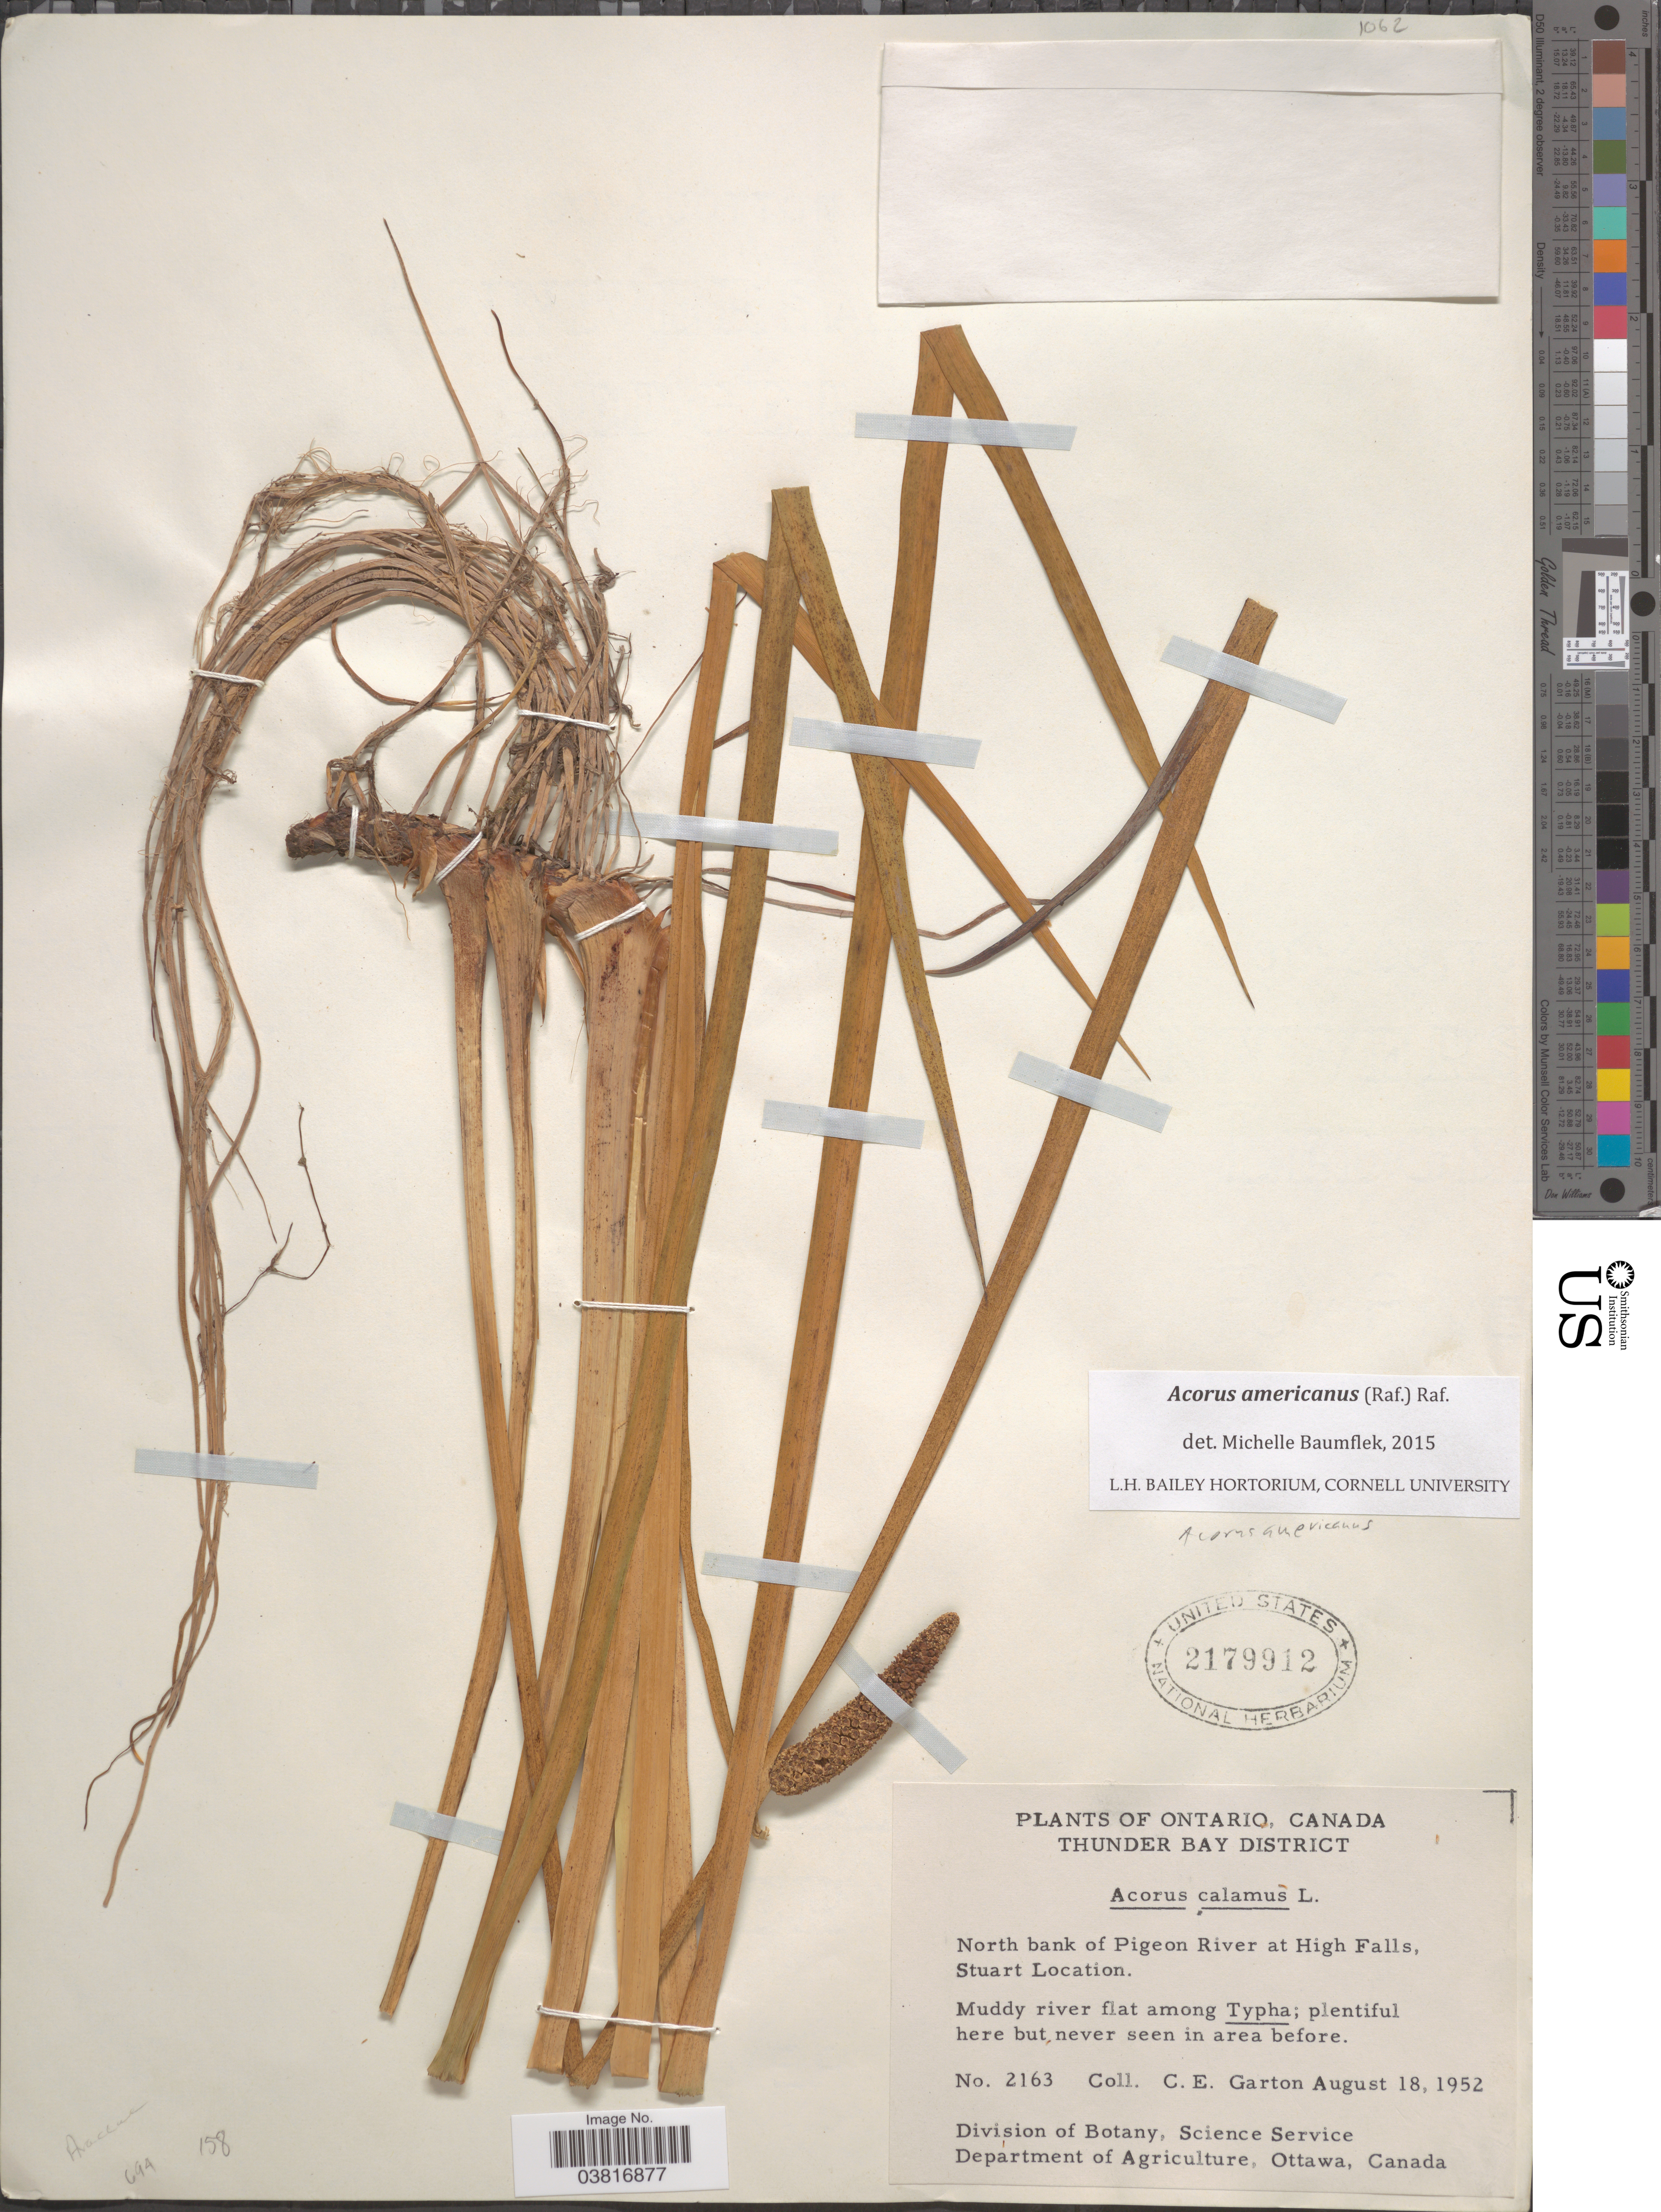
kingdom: Plantae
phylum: Tracheophyta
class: Liliopsida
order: Acorales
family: Acoraceae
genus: Acorus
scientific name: Acorus americanus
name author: (Raf.) Raf.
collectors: C. E. Garton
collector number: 2163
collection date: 1952-08-18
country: Canada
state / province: Ontario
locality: Thunder Bay District. North bank of Pigeon River at High Falls, Stuart Location.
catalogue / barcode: US 2179912